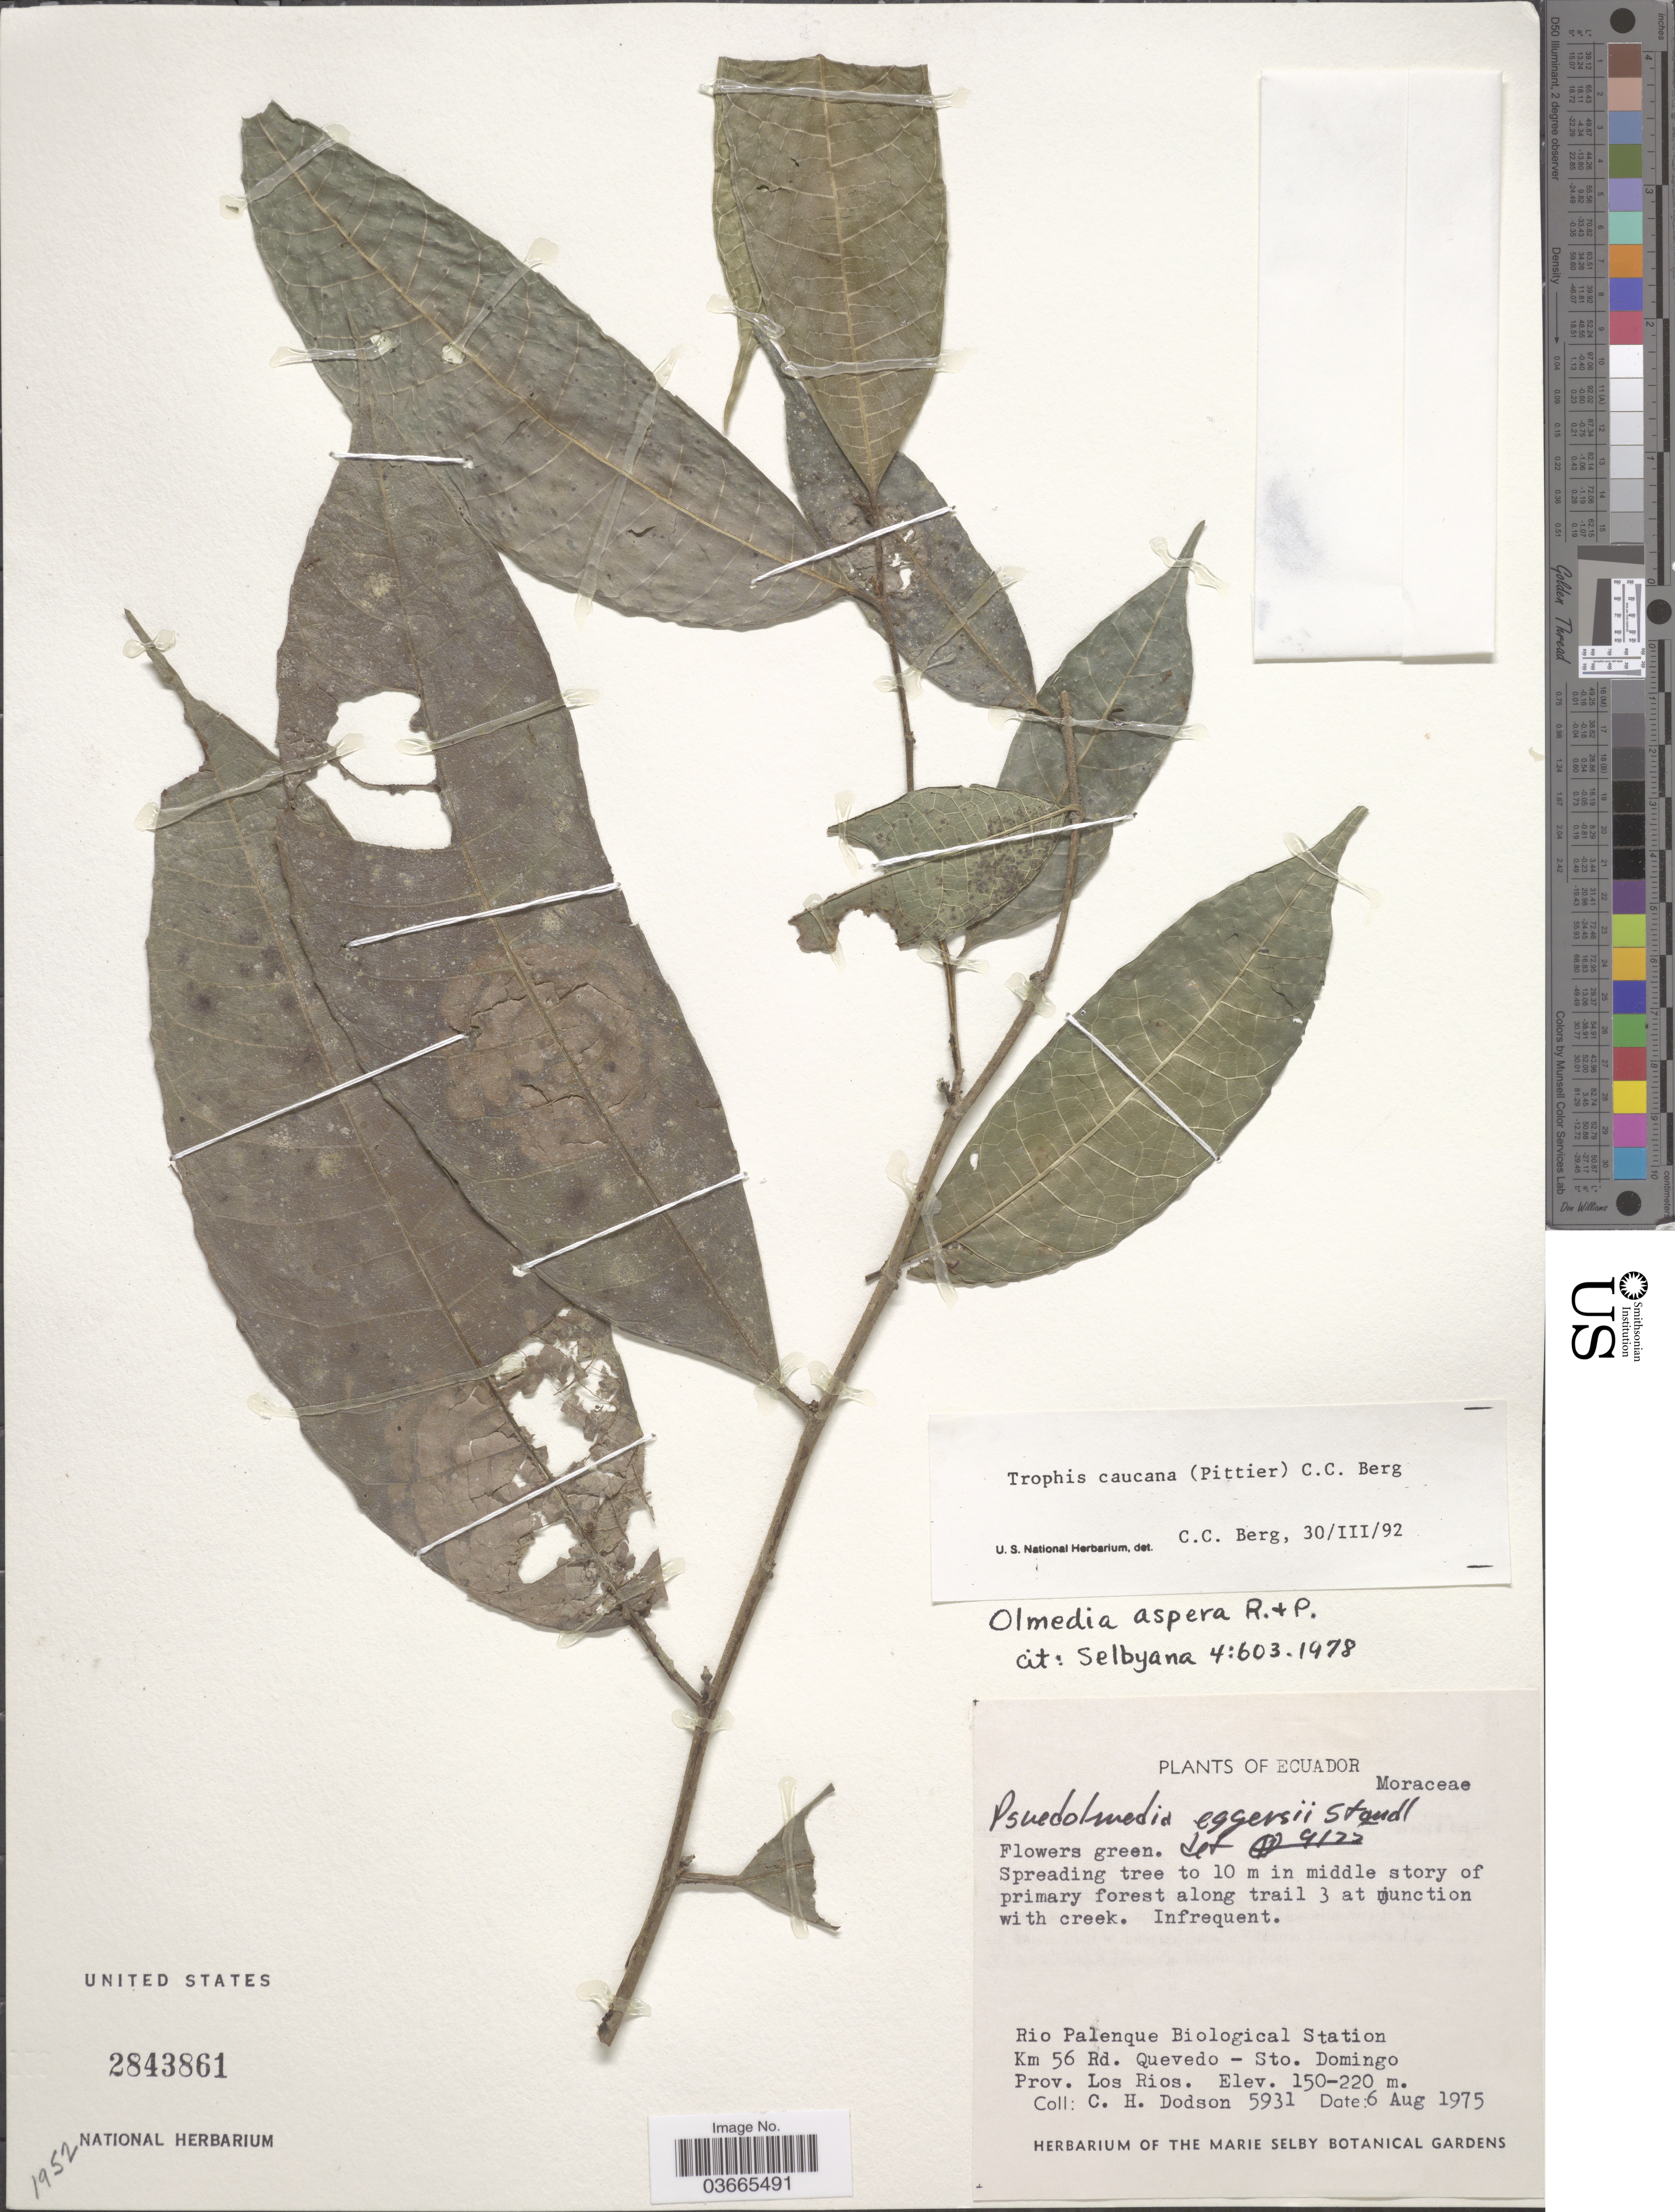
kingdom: Plantae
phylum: Tracheophyta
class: Magnoliopsida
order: Rosales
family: Moraceae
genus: Olmedia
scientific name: Olmedia aspera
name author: Ruiz & Pav.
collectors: C. H. Dodson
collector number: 5931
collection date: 1975-08-06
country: Ecuador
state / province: Los Ríos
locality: Rio Palenque Biological Station Km 56 Rd. Quevedo - Sto. Domingo. Prov. Los Rios.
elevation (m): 150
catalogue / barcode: US 2843861